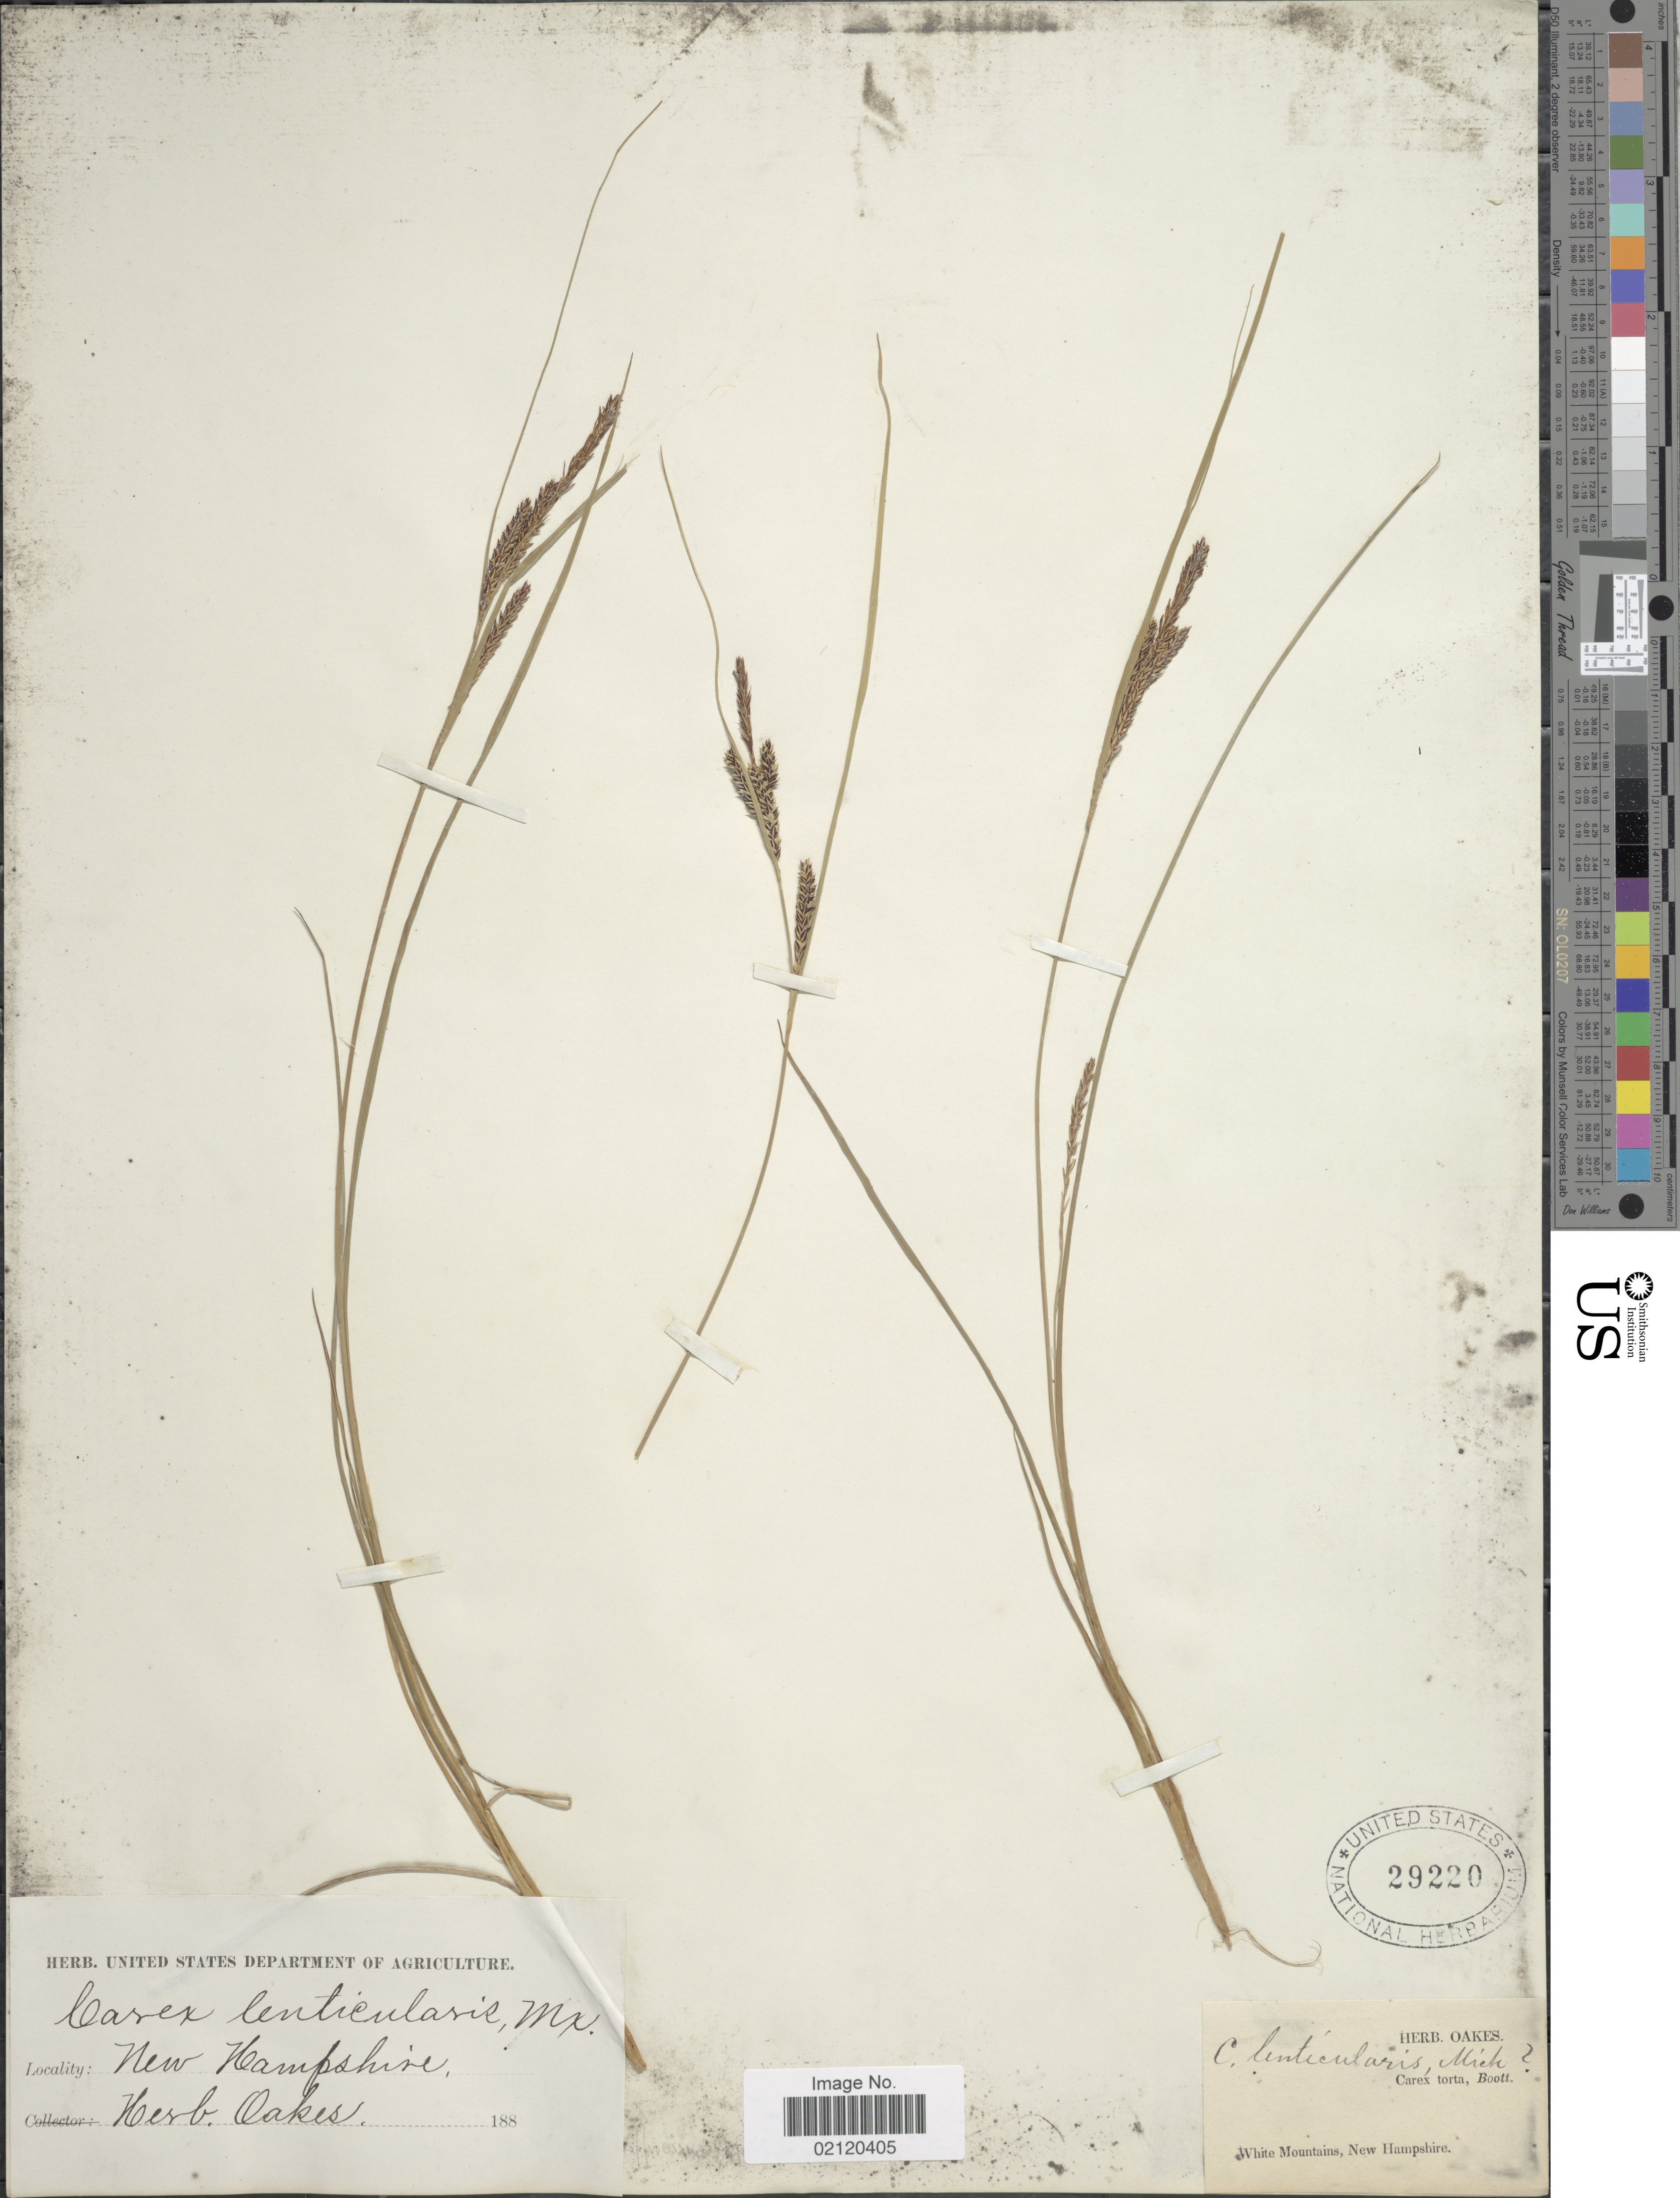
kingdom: Plantae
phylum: Tracheophyta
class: Liliopsida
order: Poales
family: Cyperaceae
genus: Carex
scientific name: Carex lenticularis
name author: Michx.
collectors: ex herb. Oakes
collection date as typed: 188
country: United States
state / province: New Hampshire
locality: White Mountains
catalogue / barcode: US 29220